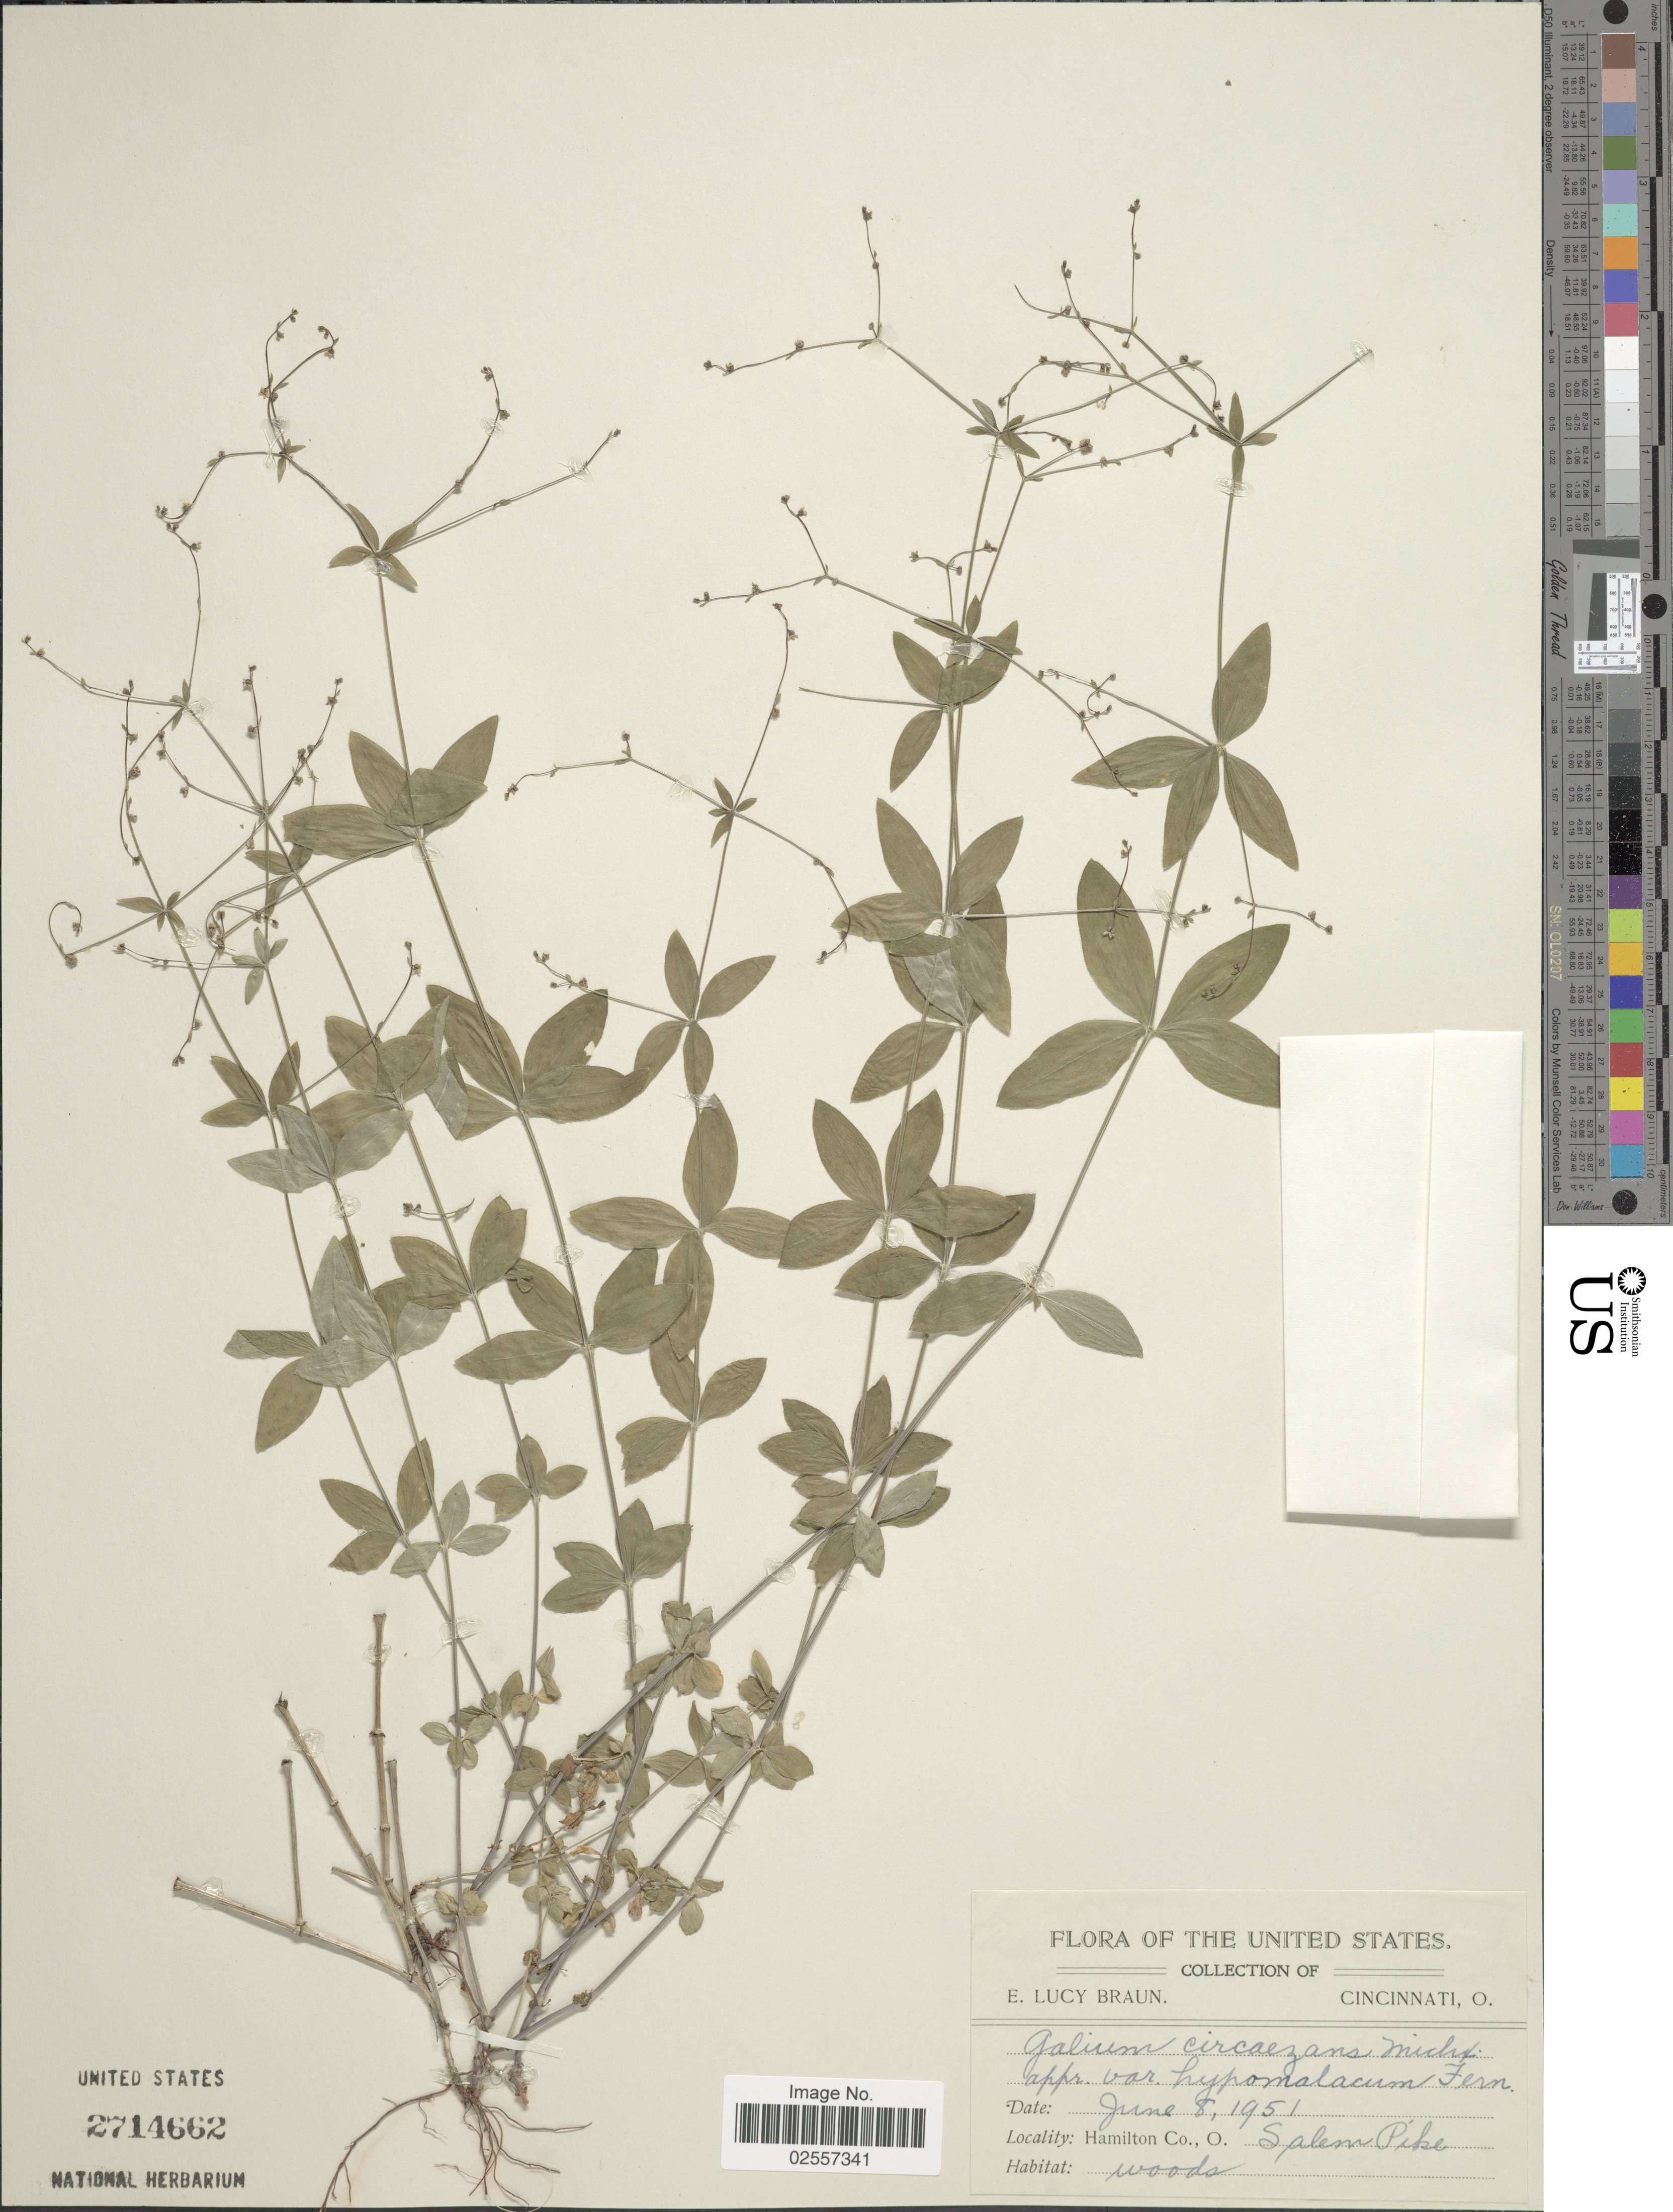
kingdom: Plantae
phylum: Tracheophyta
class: Magnoliopsida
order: Gentianales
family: Rubiaceae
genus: Galium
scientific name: Galium circaezans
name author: Michx.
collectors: E. L. Braun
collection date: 1951-06-08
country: United States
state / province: Ohio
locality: Hamilton Co. Salem Pike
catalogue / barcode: US 2714662